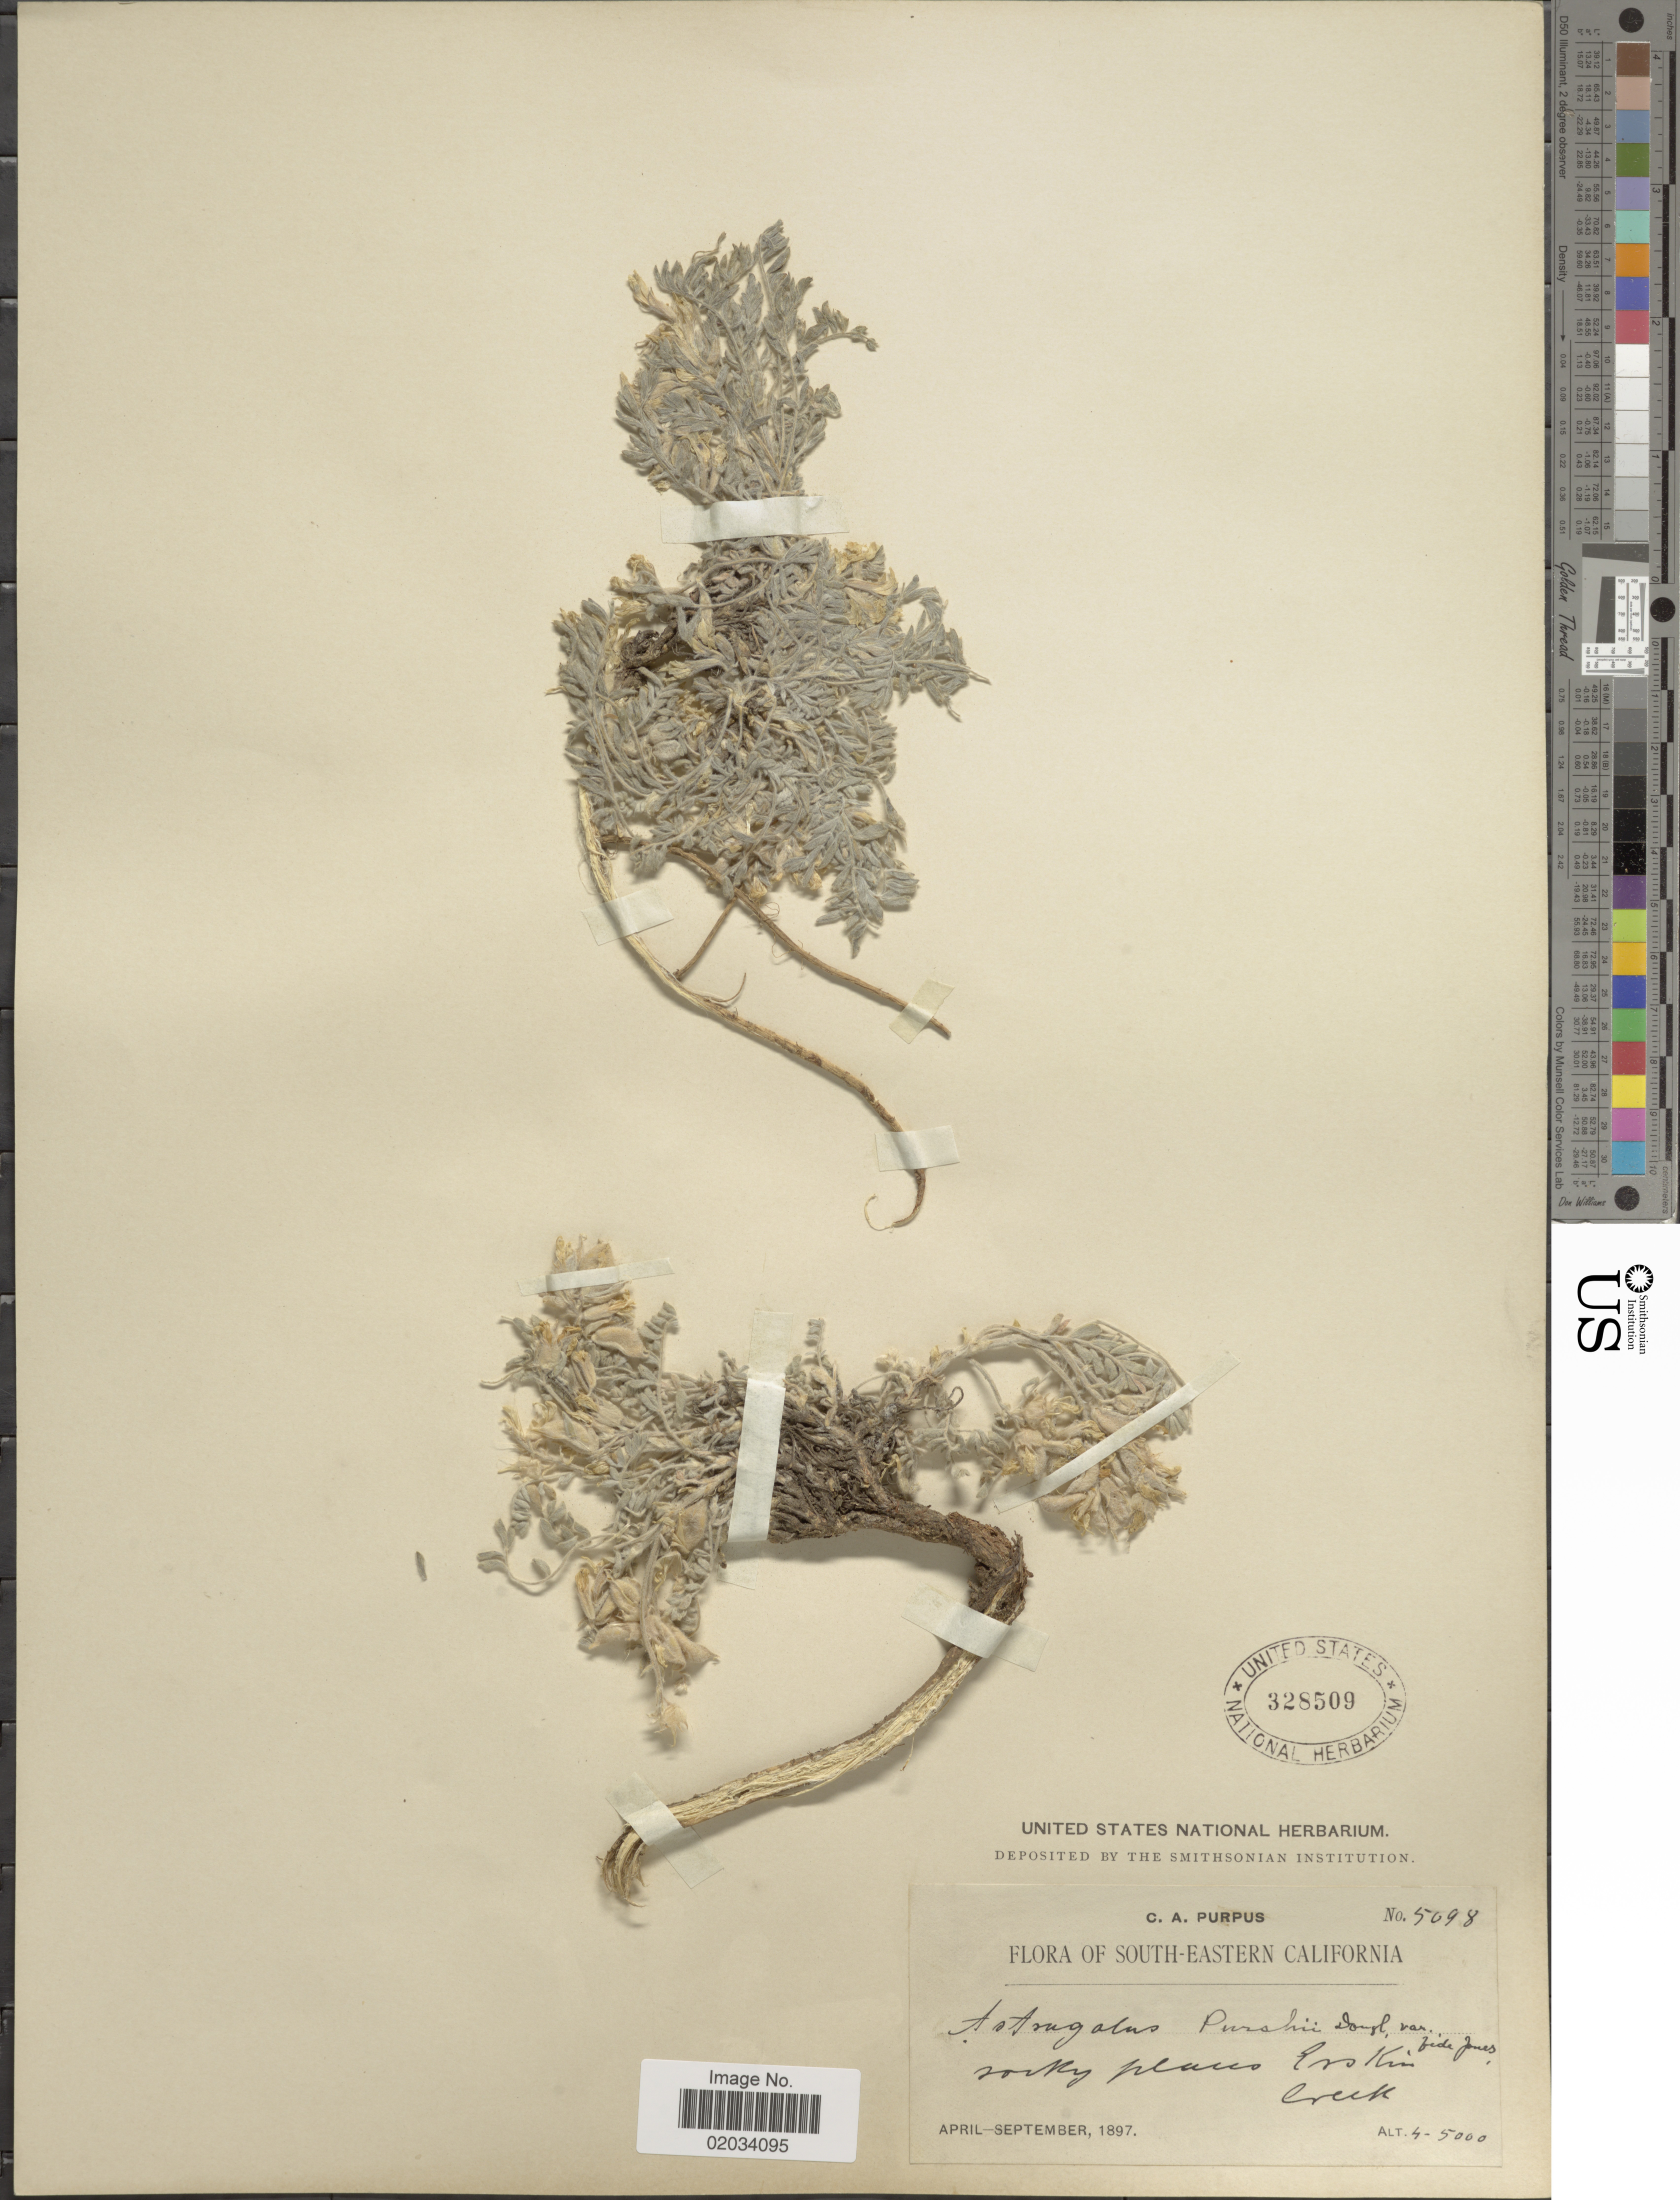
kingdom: Plantae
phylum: Tracheophyta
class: Magnoliopsida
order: Fabales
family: Fabaceae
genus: Astragalus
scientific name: Astragalus purshii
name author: Douglas ex Hook.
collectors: C. A. Purpus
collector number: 5098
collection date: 1897-04/1897-09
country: United States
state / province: California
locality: South-Eastern California, Rocky places, Erskin Creek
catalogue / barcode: US 328509